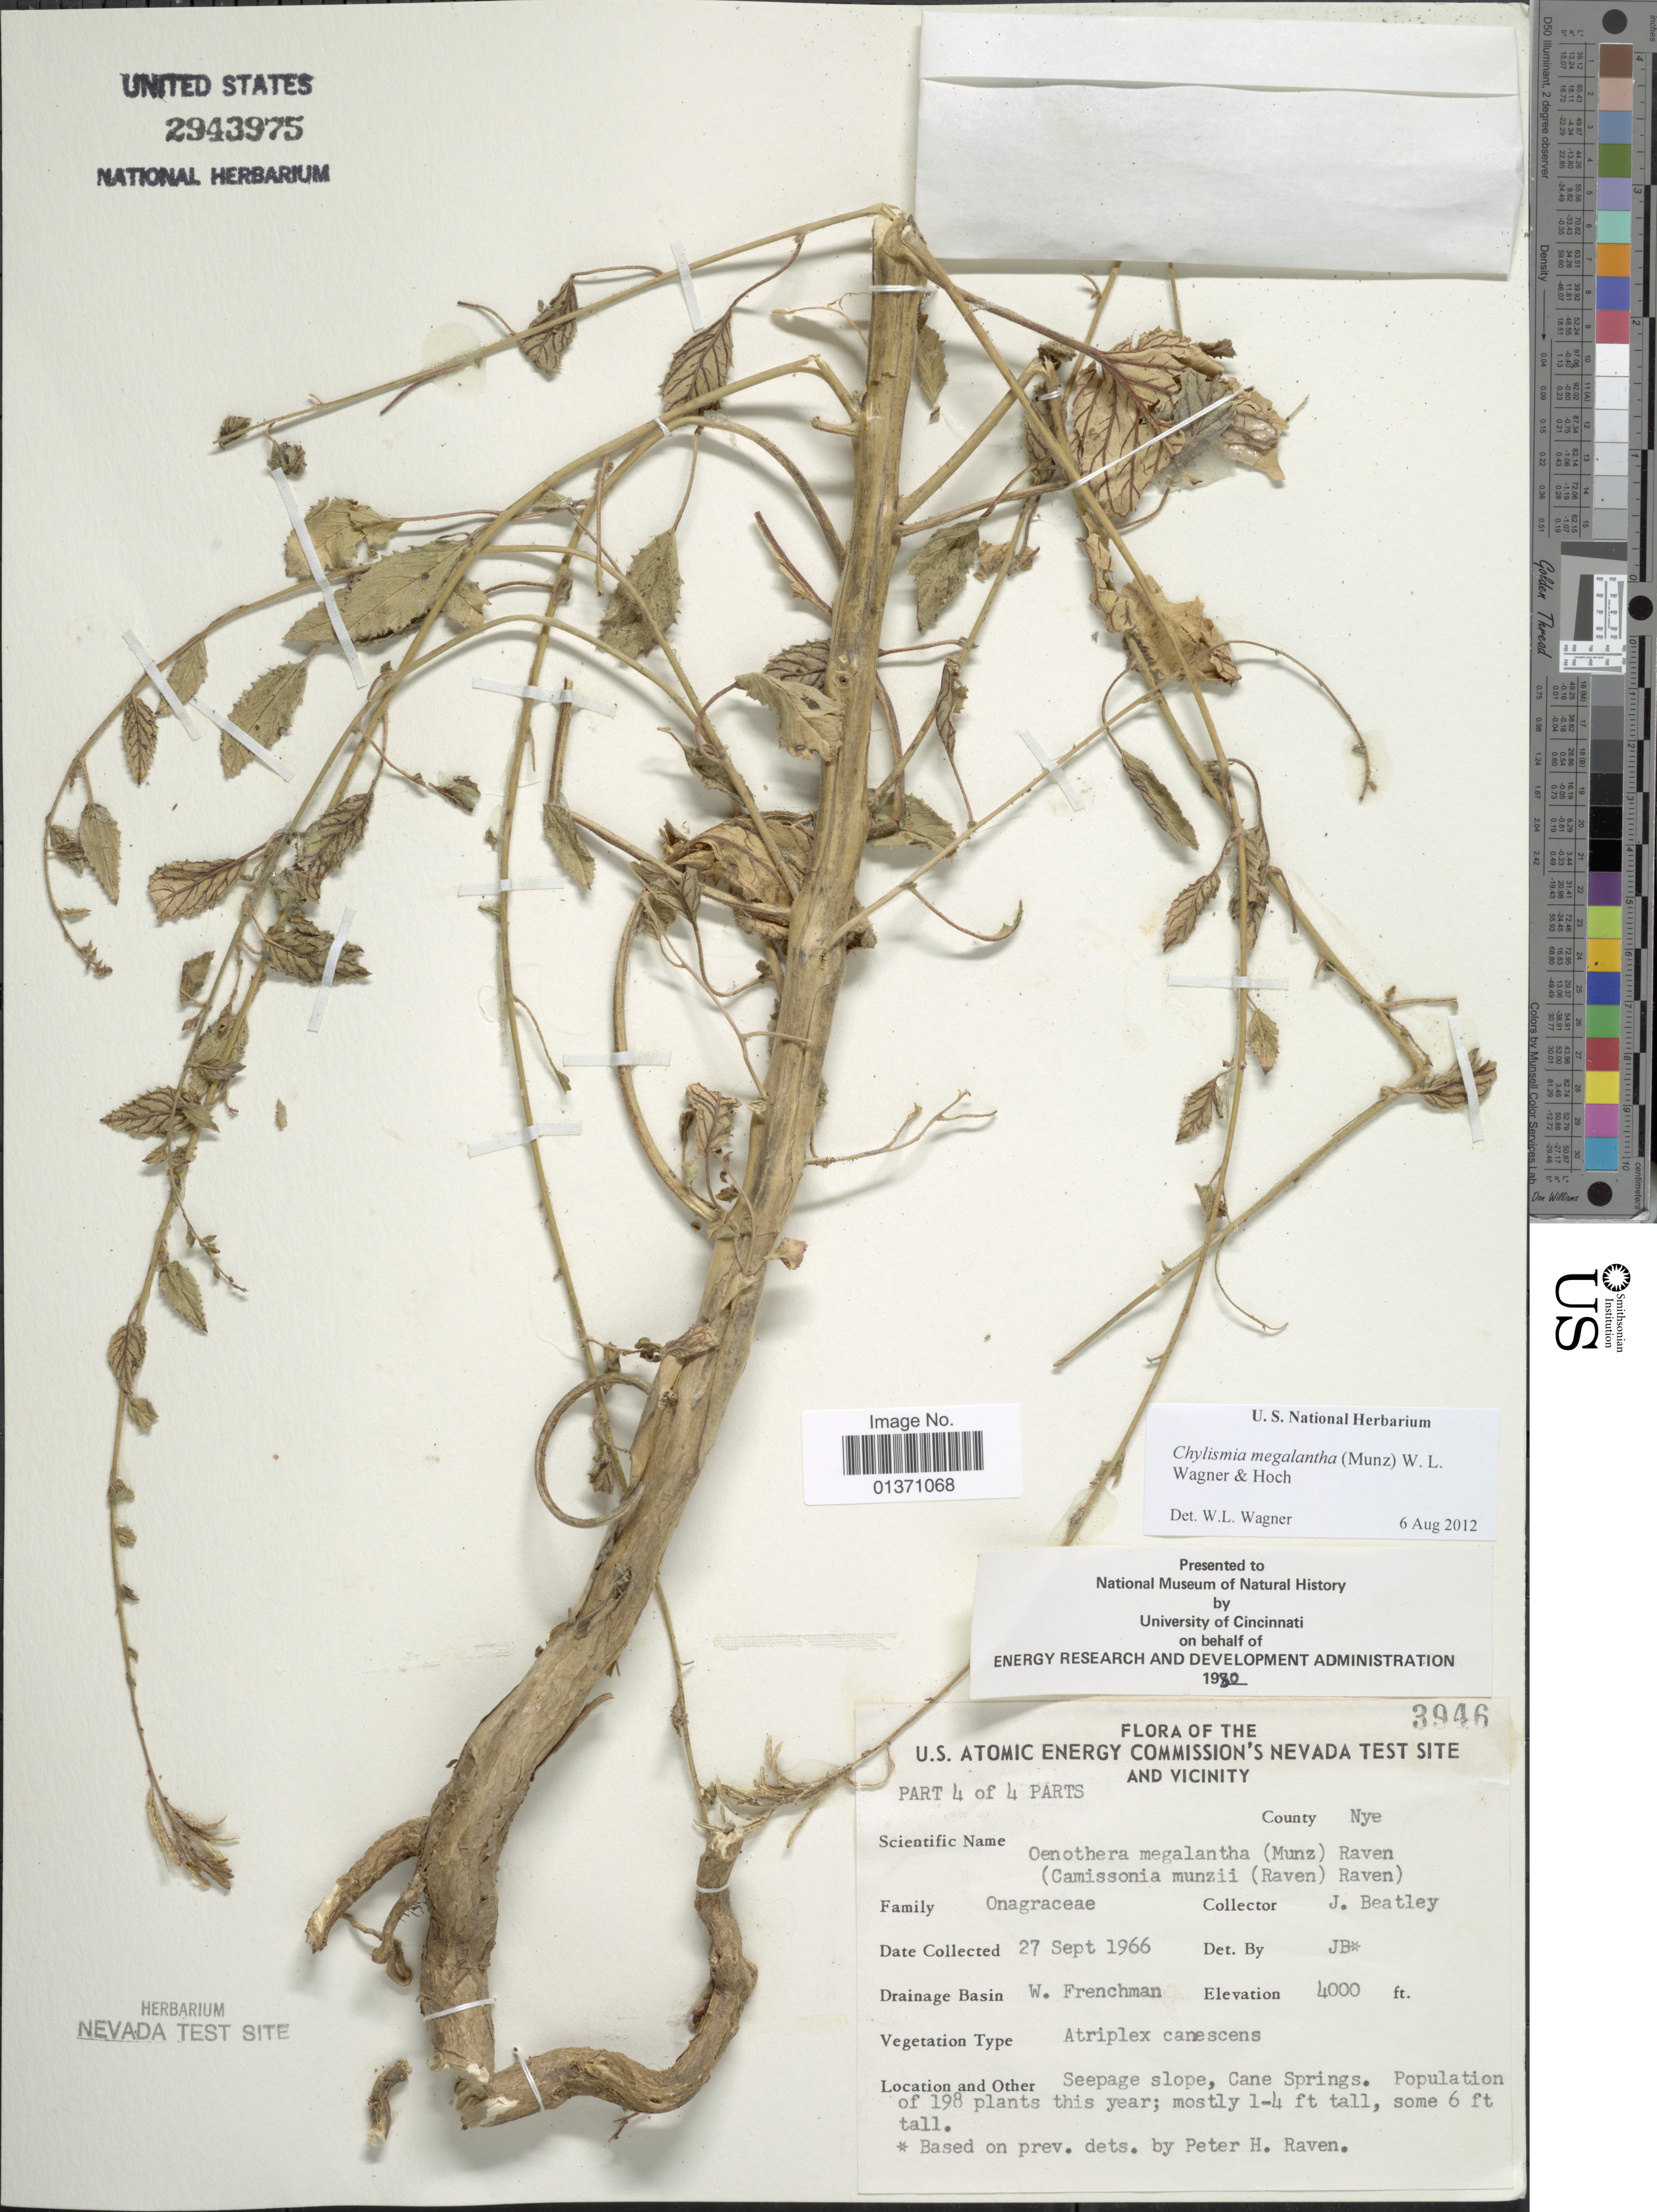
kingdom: Plantae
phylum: Tracheophyta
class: Magnoliopsida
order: Myrtales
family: Onagraceae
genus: Chylismia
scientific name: Chylismia megalantha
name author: (Munz) W.L. Wagner & Hoch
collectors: J. C. Beatley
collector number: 3946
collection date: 1966-09-27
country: United States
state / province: Nevada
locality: U. S. Atomic Energy Commission's Nevada Test Site and Vicinity, W. Frenchman, Seepage slope, Cane Springs, County Nye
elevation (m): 1219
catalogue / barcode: US 2943975